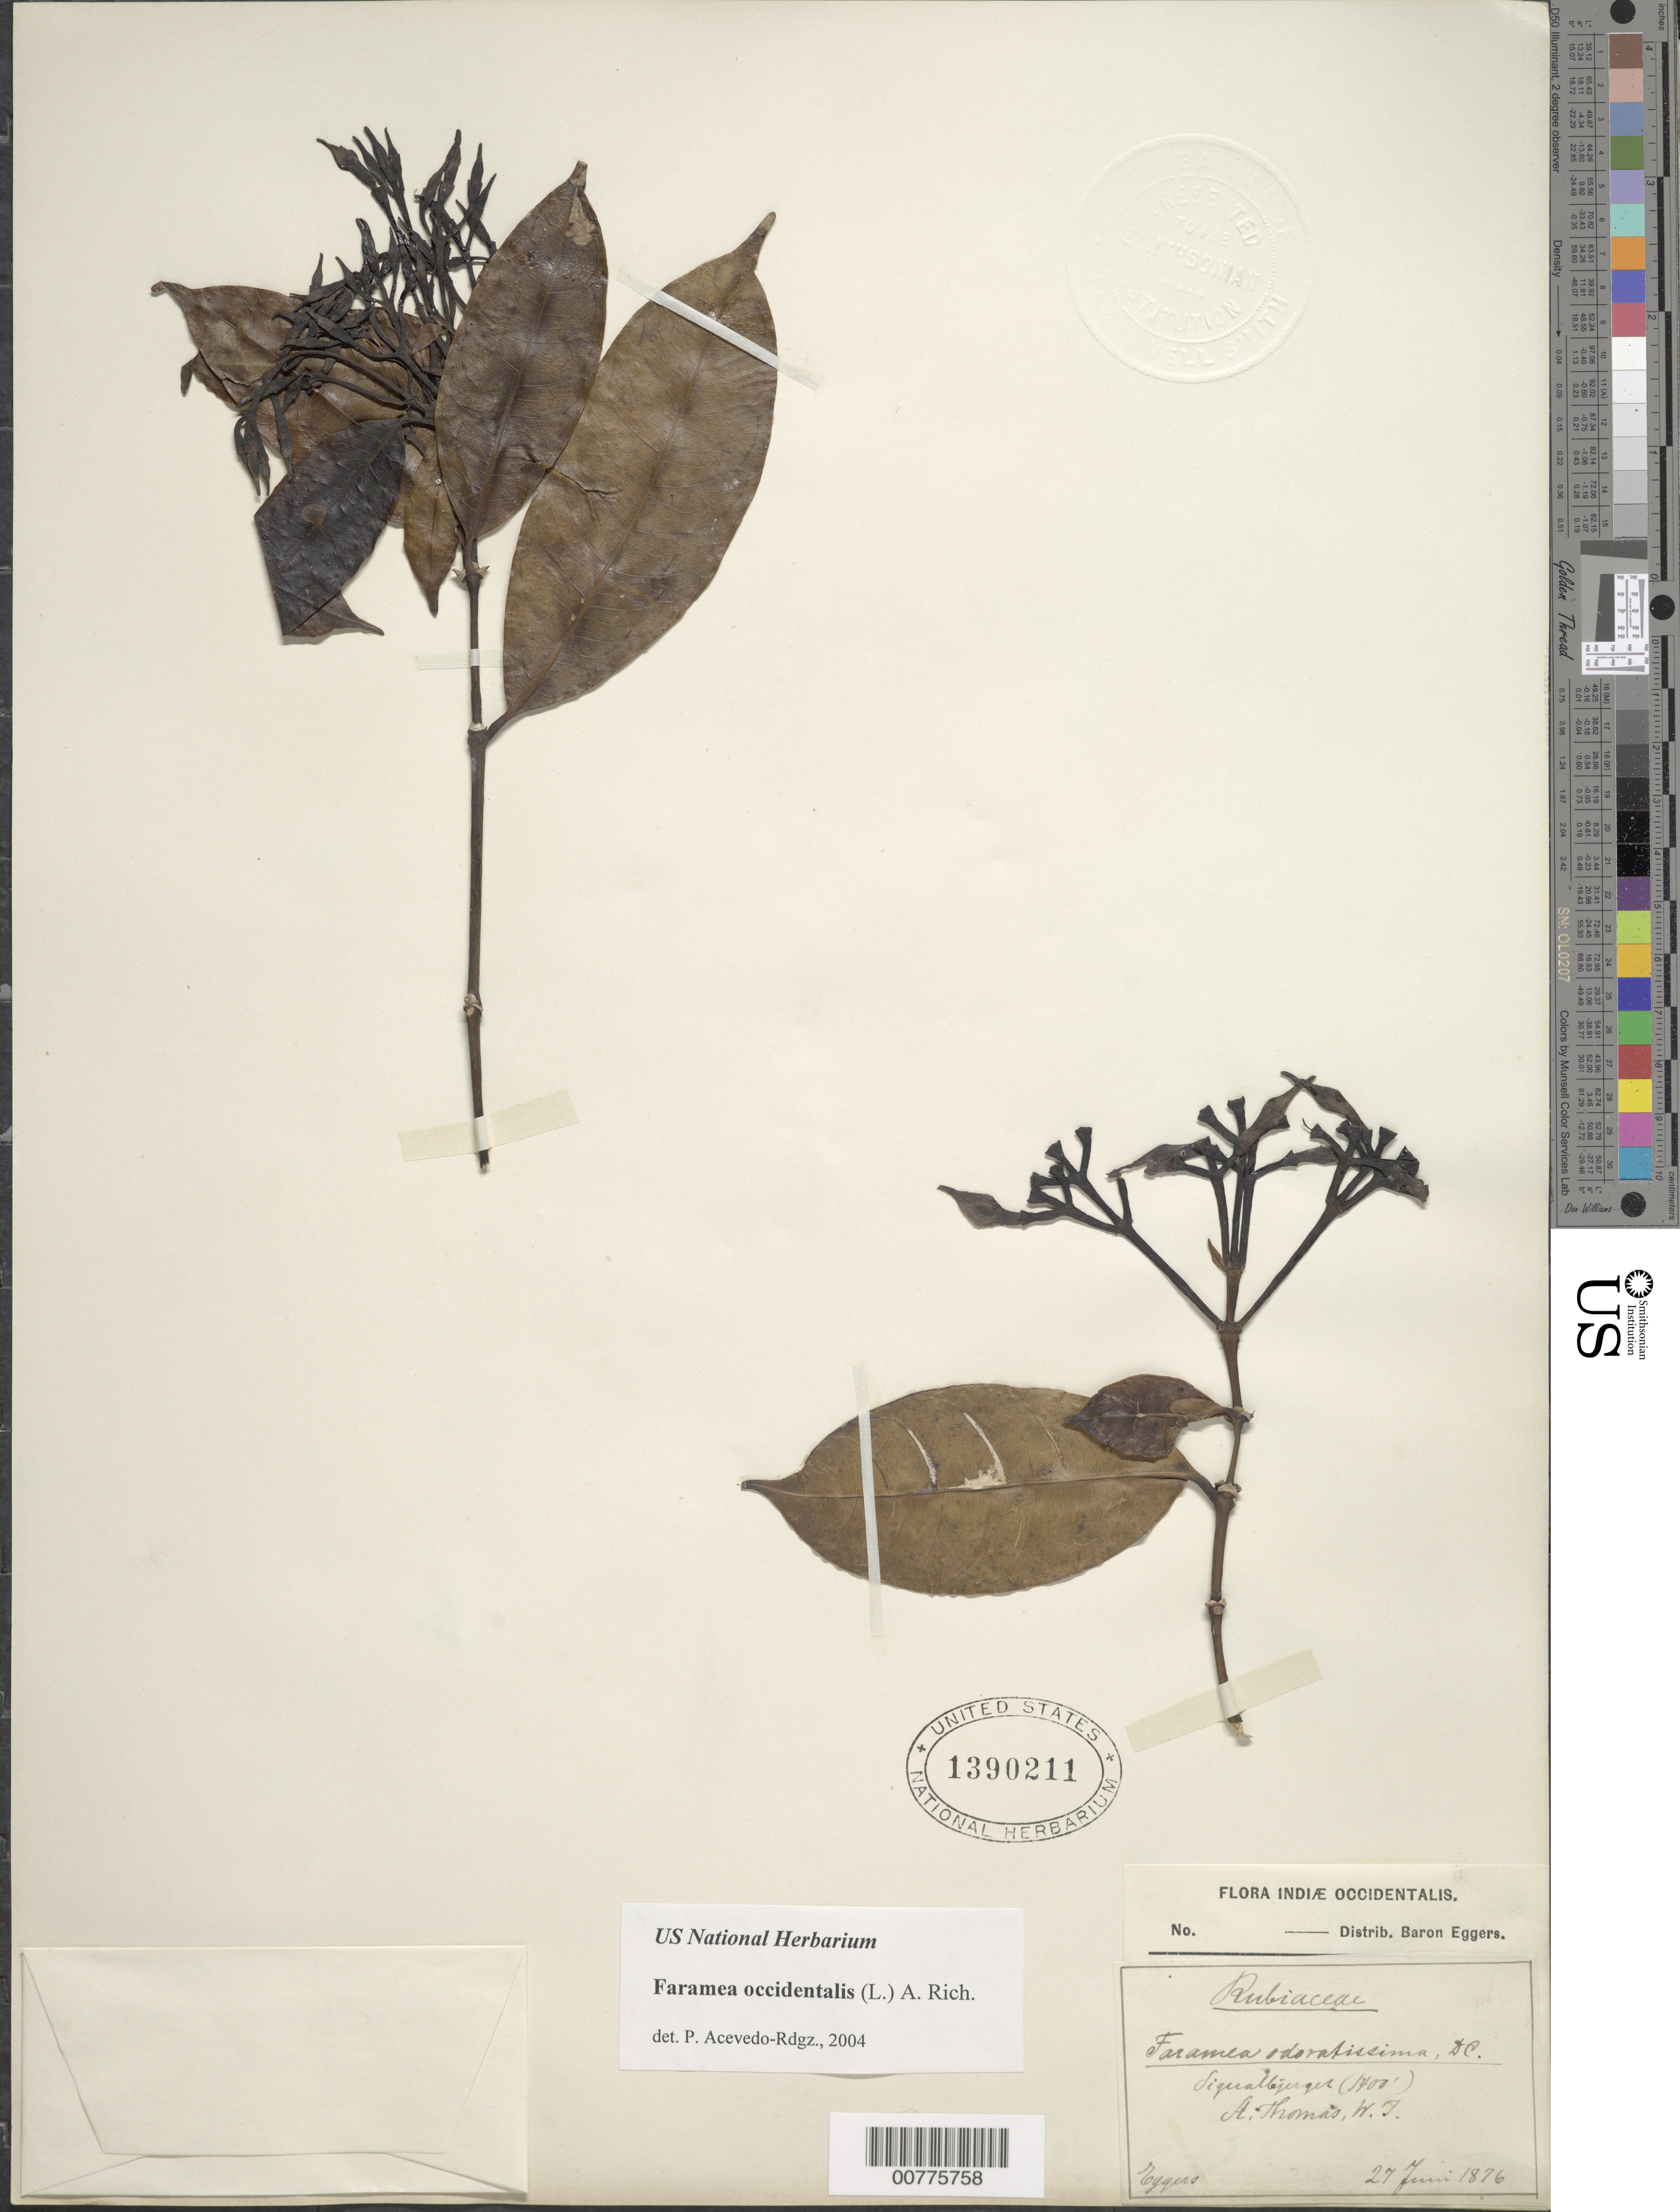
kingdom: Plantae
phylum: Tracheophyta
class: Magnoliopsida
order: Gentianales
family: Rubiaceae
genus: Faramea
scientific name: Faramea occidentalis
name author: (L.) A. Rich.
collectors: H. F. A. von Eggers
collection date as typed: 27 Jun 1876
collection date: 1876-06-27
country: U.S. Virgin Islands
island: St. Thomas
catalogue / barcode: US 1390211